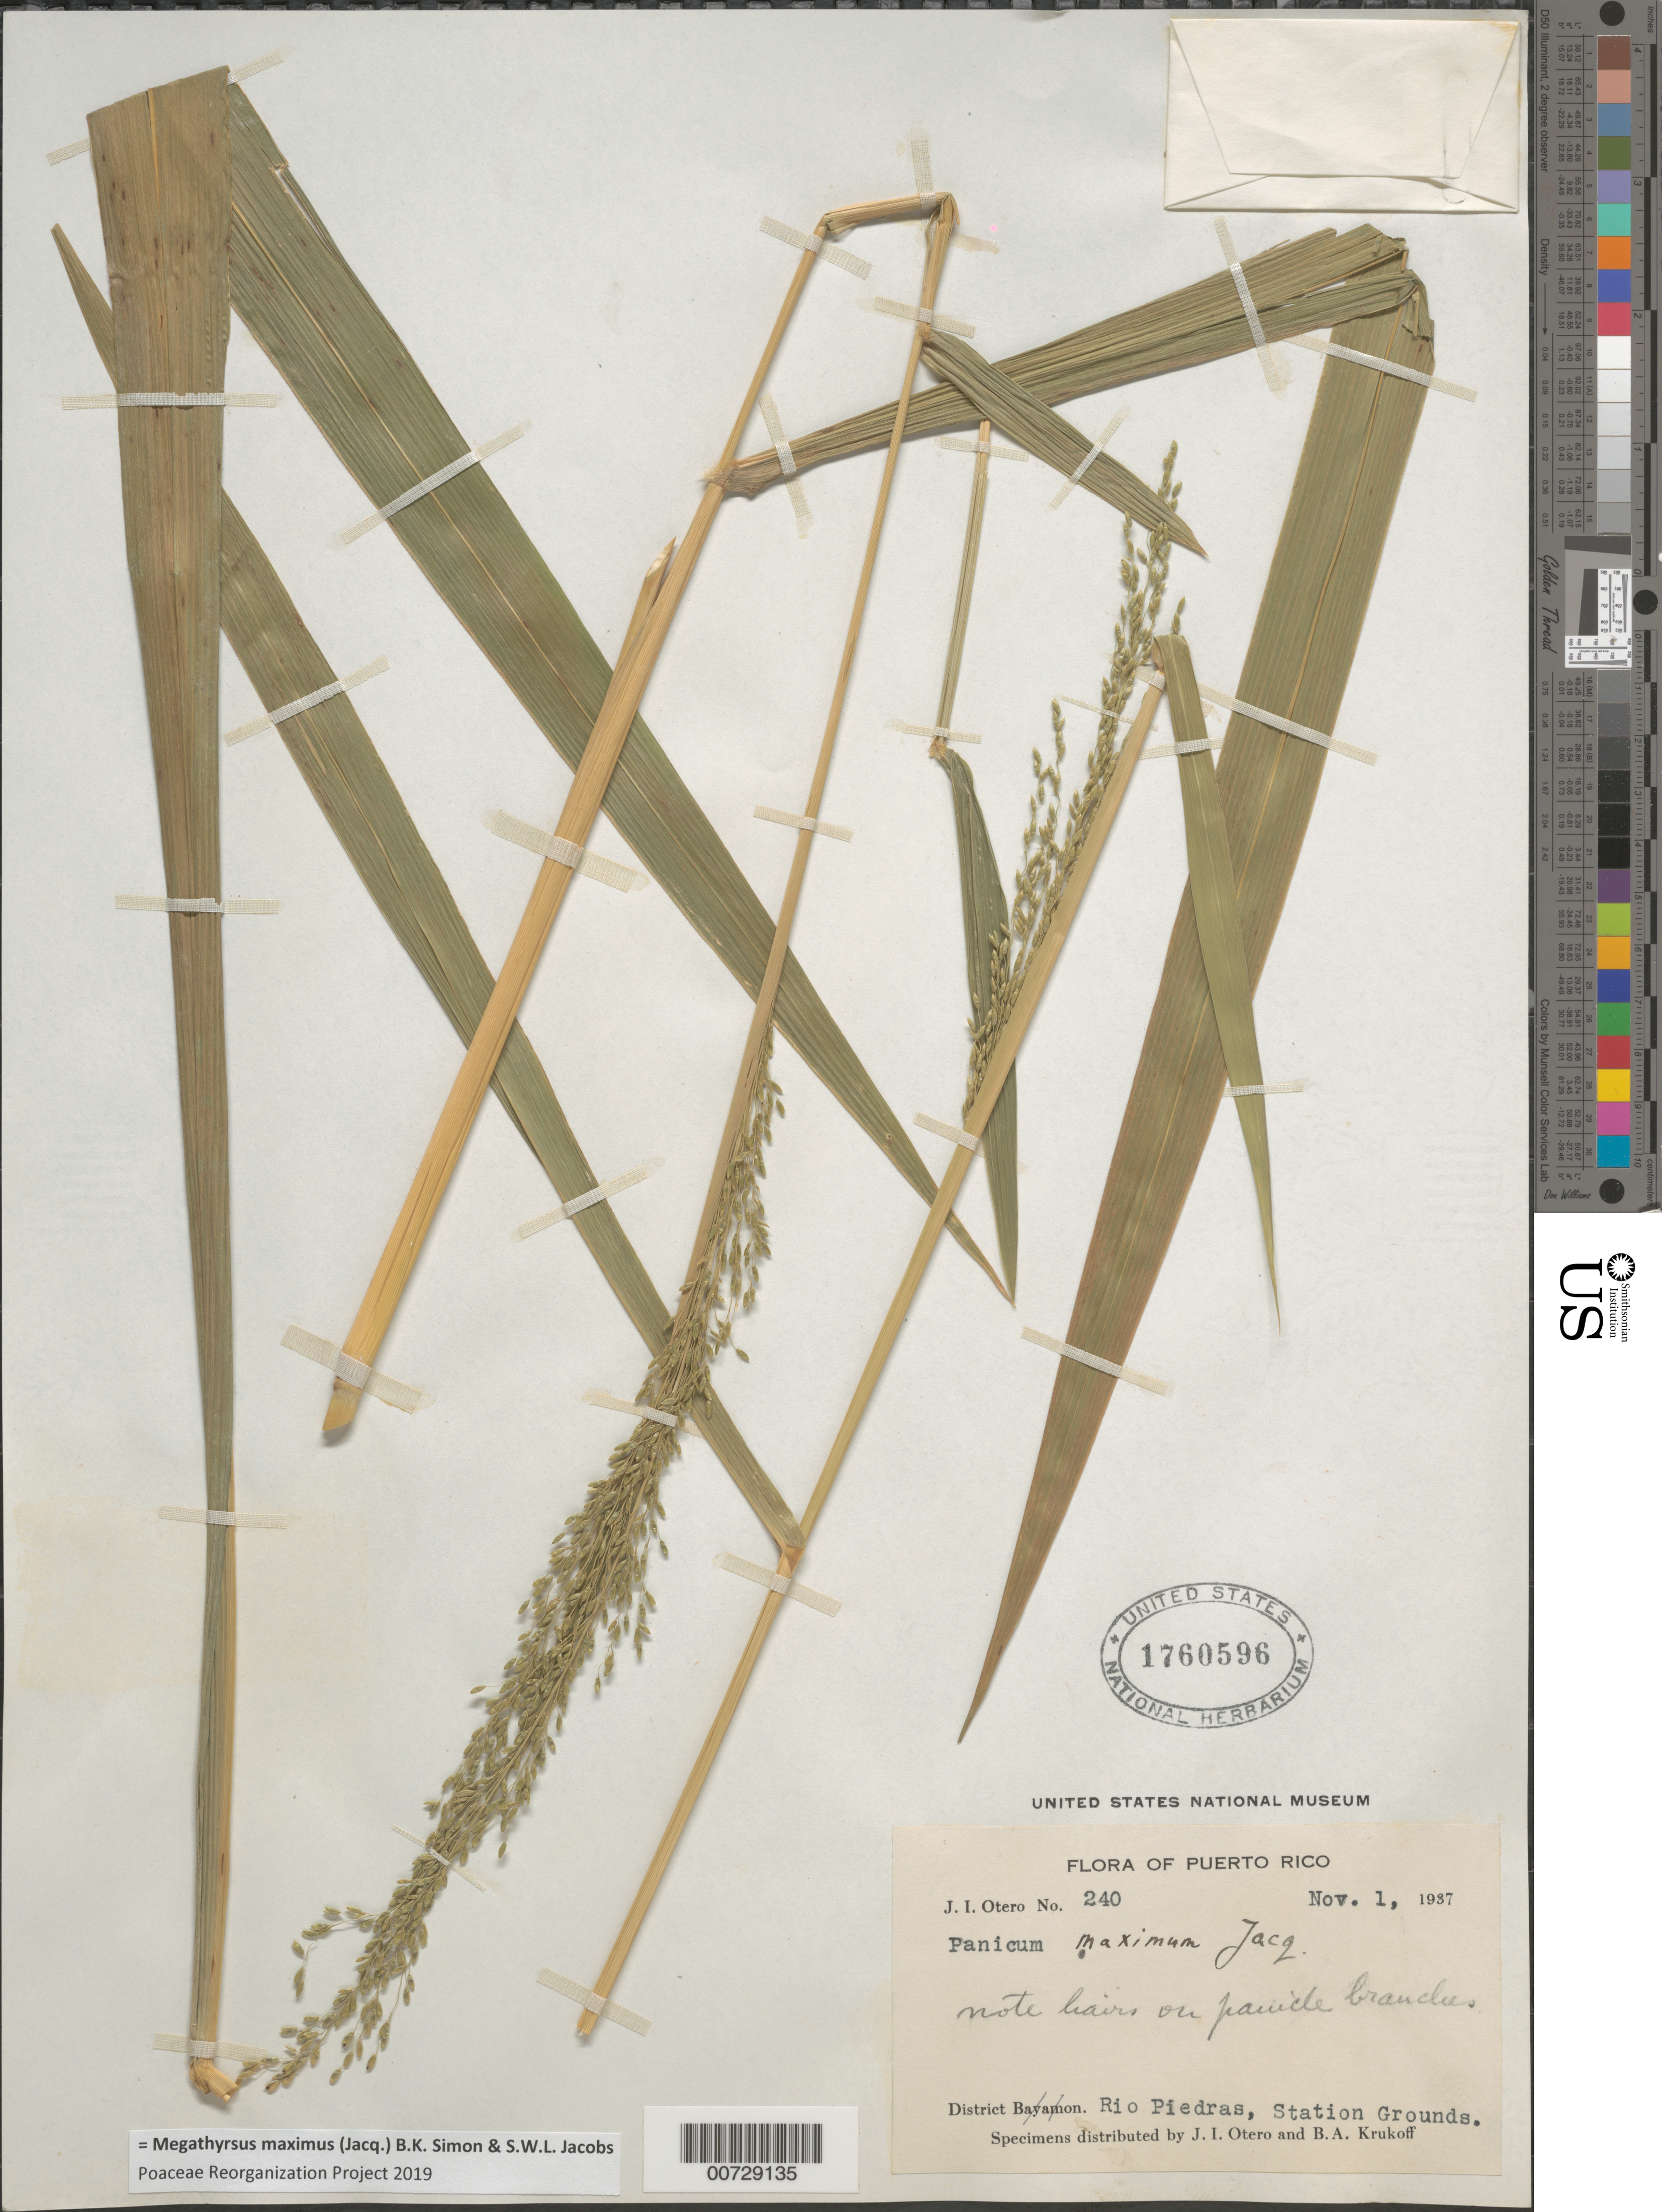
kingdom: Plantae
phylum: Tracheophyta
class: Liliopsida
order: Poales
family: Poaceae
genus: Megathyrsus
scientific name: Megathyrsus maximus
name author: (Jacq.) B.K. Simon & S.W.L. Jacobs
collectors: J. Otero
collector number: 240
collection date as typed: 01 Nov 1937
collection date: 1937-11-01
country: Puerto Rico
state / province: San Juan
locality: Station Grounds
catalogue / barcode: US 1760596